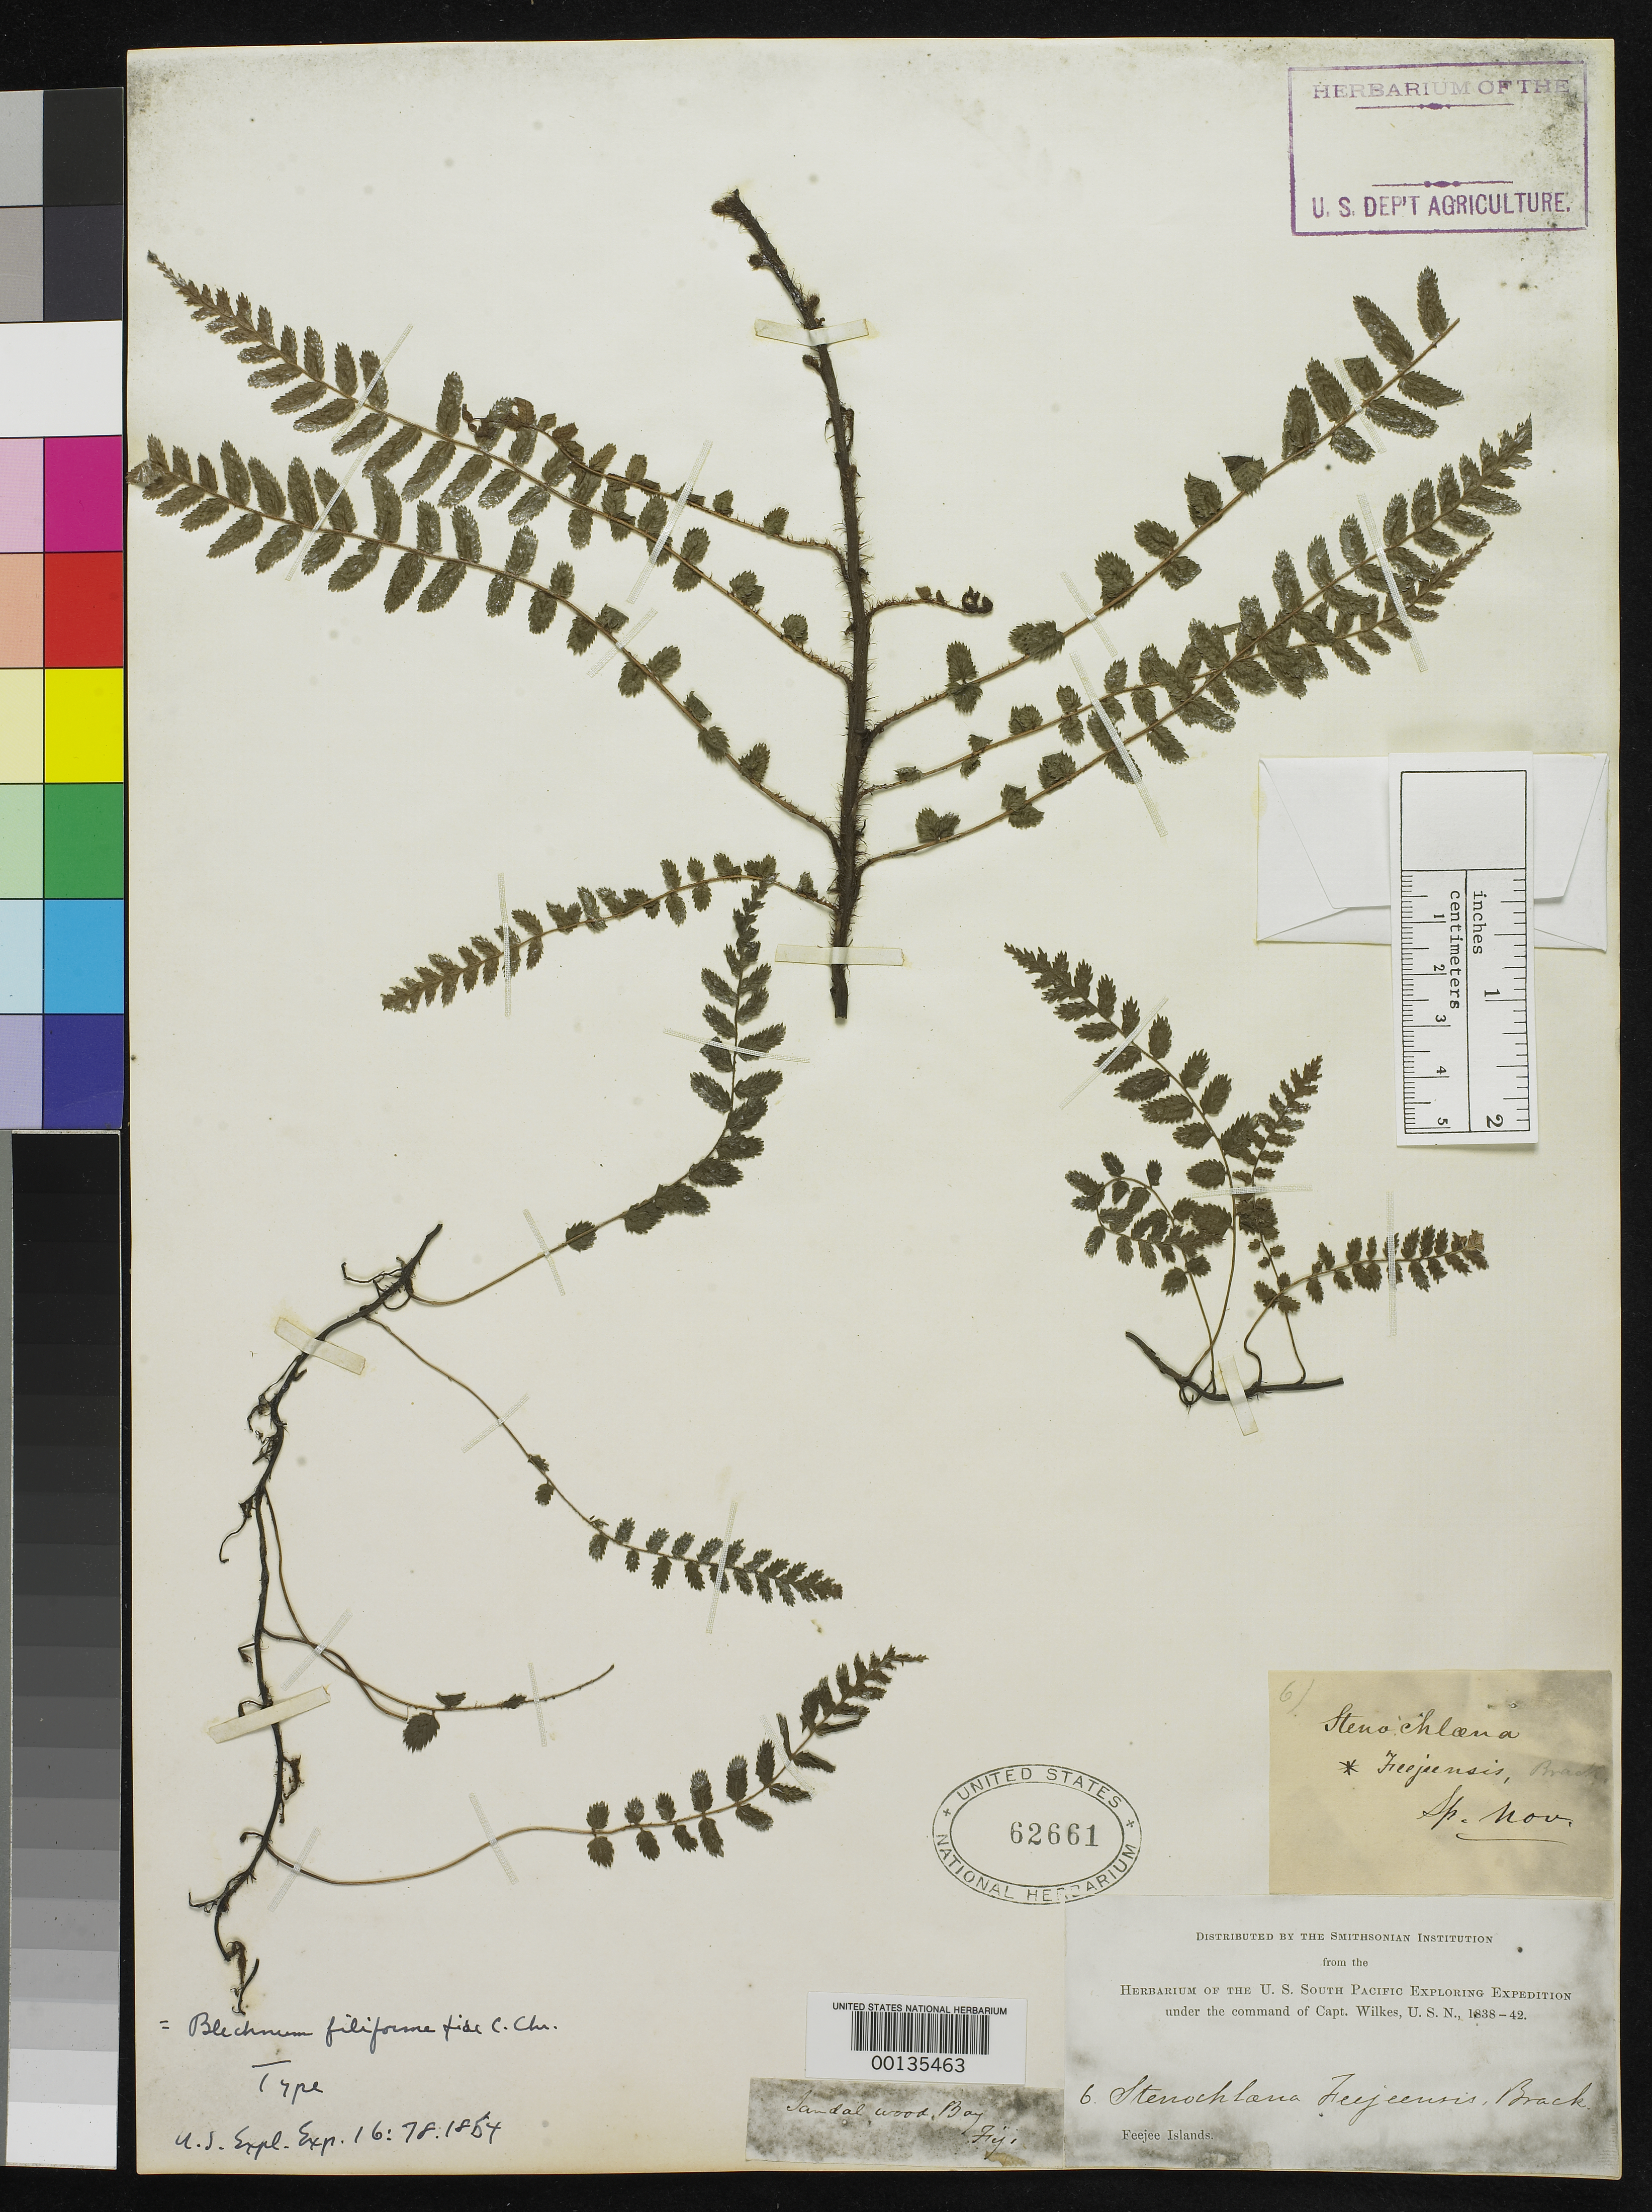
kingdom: Plantae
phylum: Tracheophyta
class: Polypodiopsida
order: Polypodiales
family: Blechnaceae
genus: Stenochlaena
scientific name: Stenochlaena feejeensis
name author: Brack. in Wilkes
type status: Type Collection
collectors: Wilkes Explor. Exped.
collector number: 6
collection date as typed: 1838 to -- --- 1842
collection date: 1838/1842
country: Fiji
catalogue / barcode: US 62661